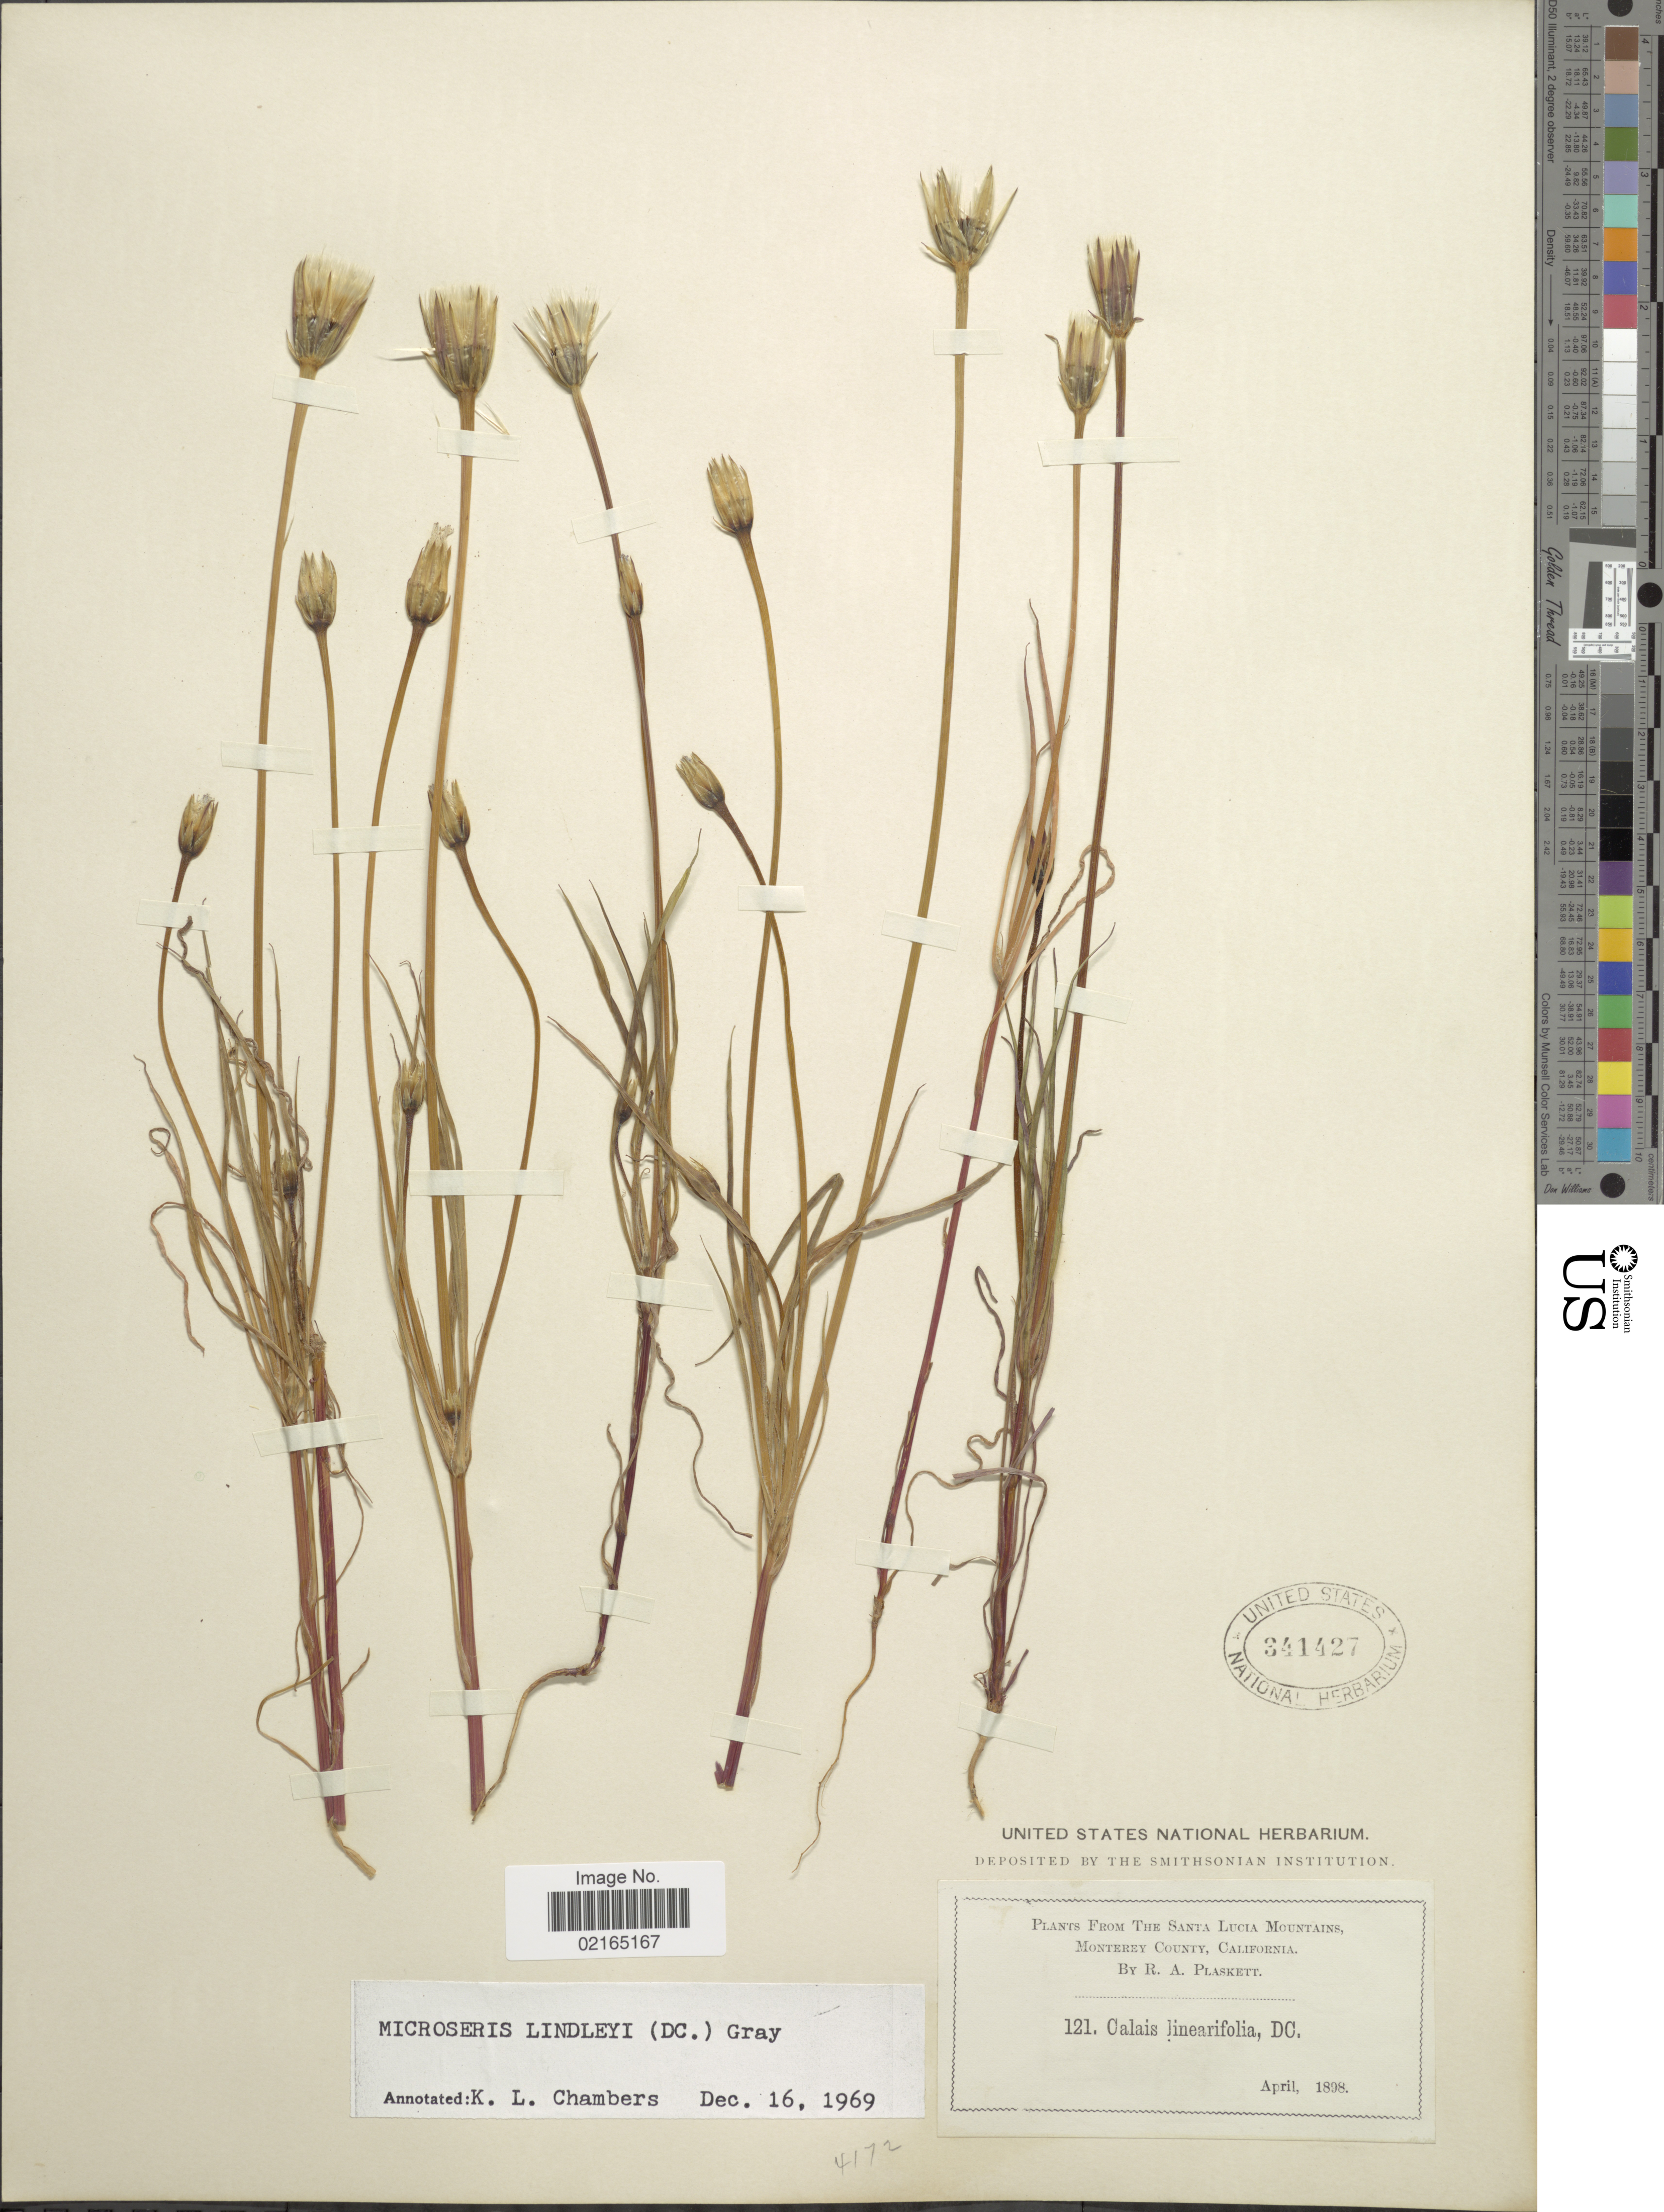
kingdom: Plantae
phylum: Tracheophyta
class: Magnoliopsida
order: Asterales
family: Asteraceae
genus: Uropappus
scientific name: Uropappus lindleyi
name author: (DC.) Nutt.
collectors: R. Plaskett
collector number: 121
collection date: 1898-04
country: United States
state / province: California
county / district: Monterey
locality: The Santa Lucia Mountains, Monterrey County.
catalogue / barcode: US 341427